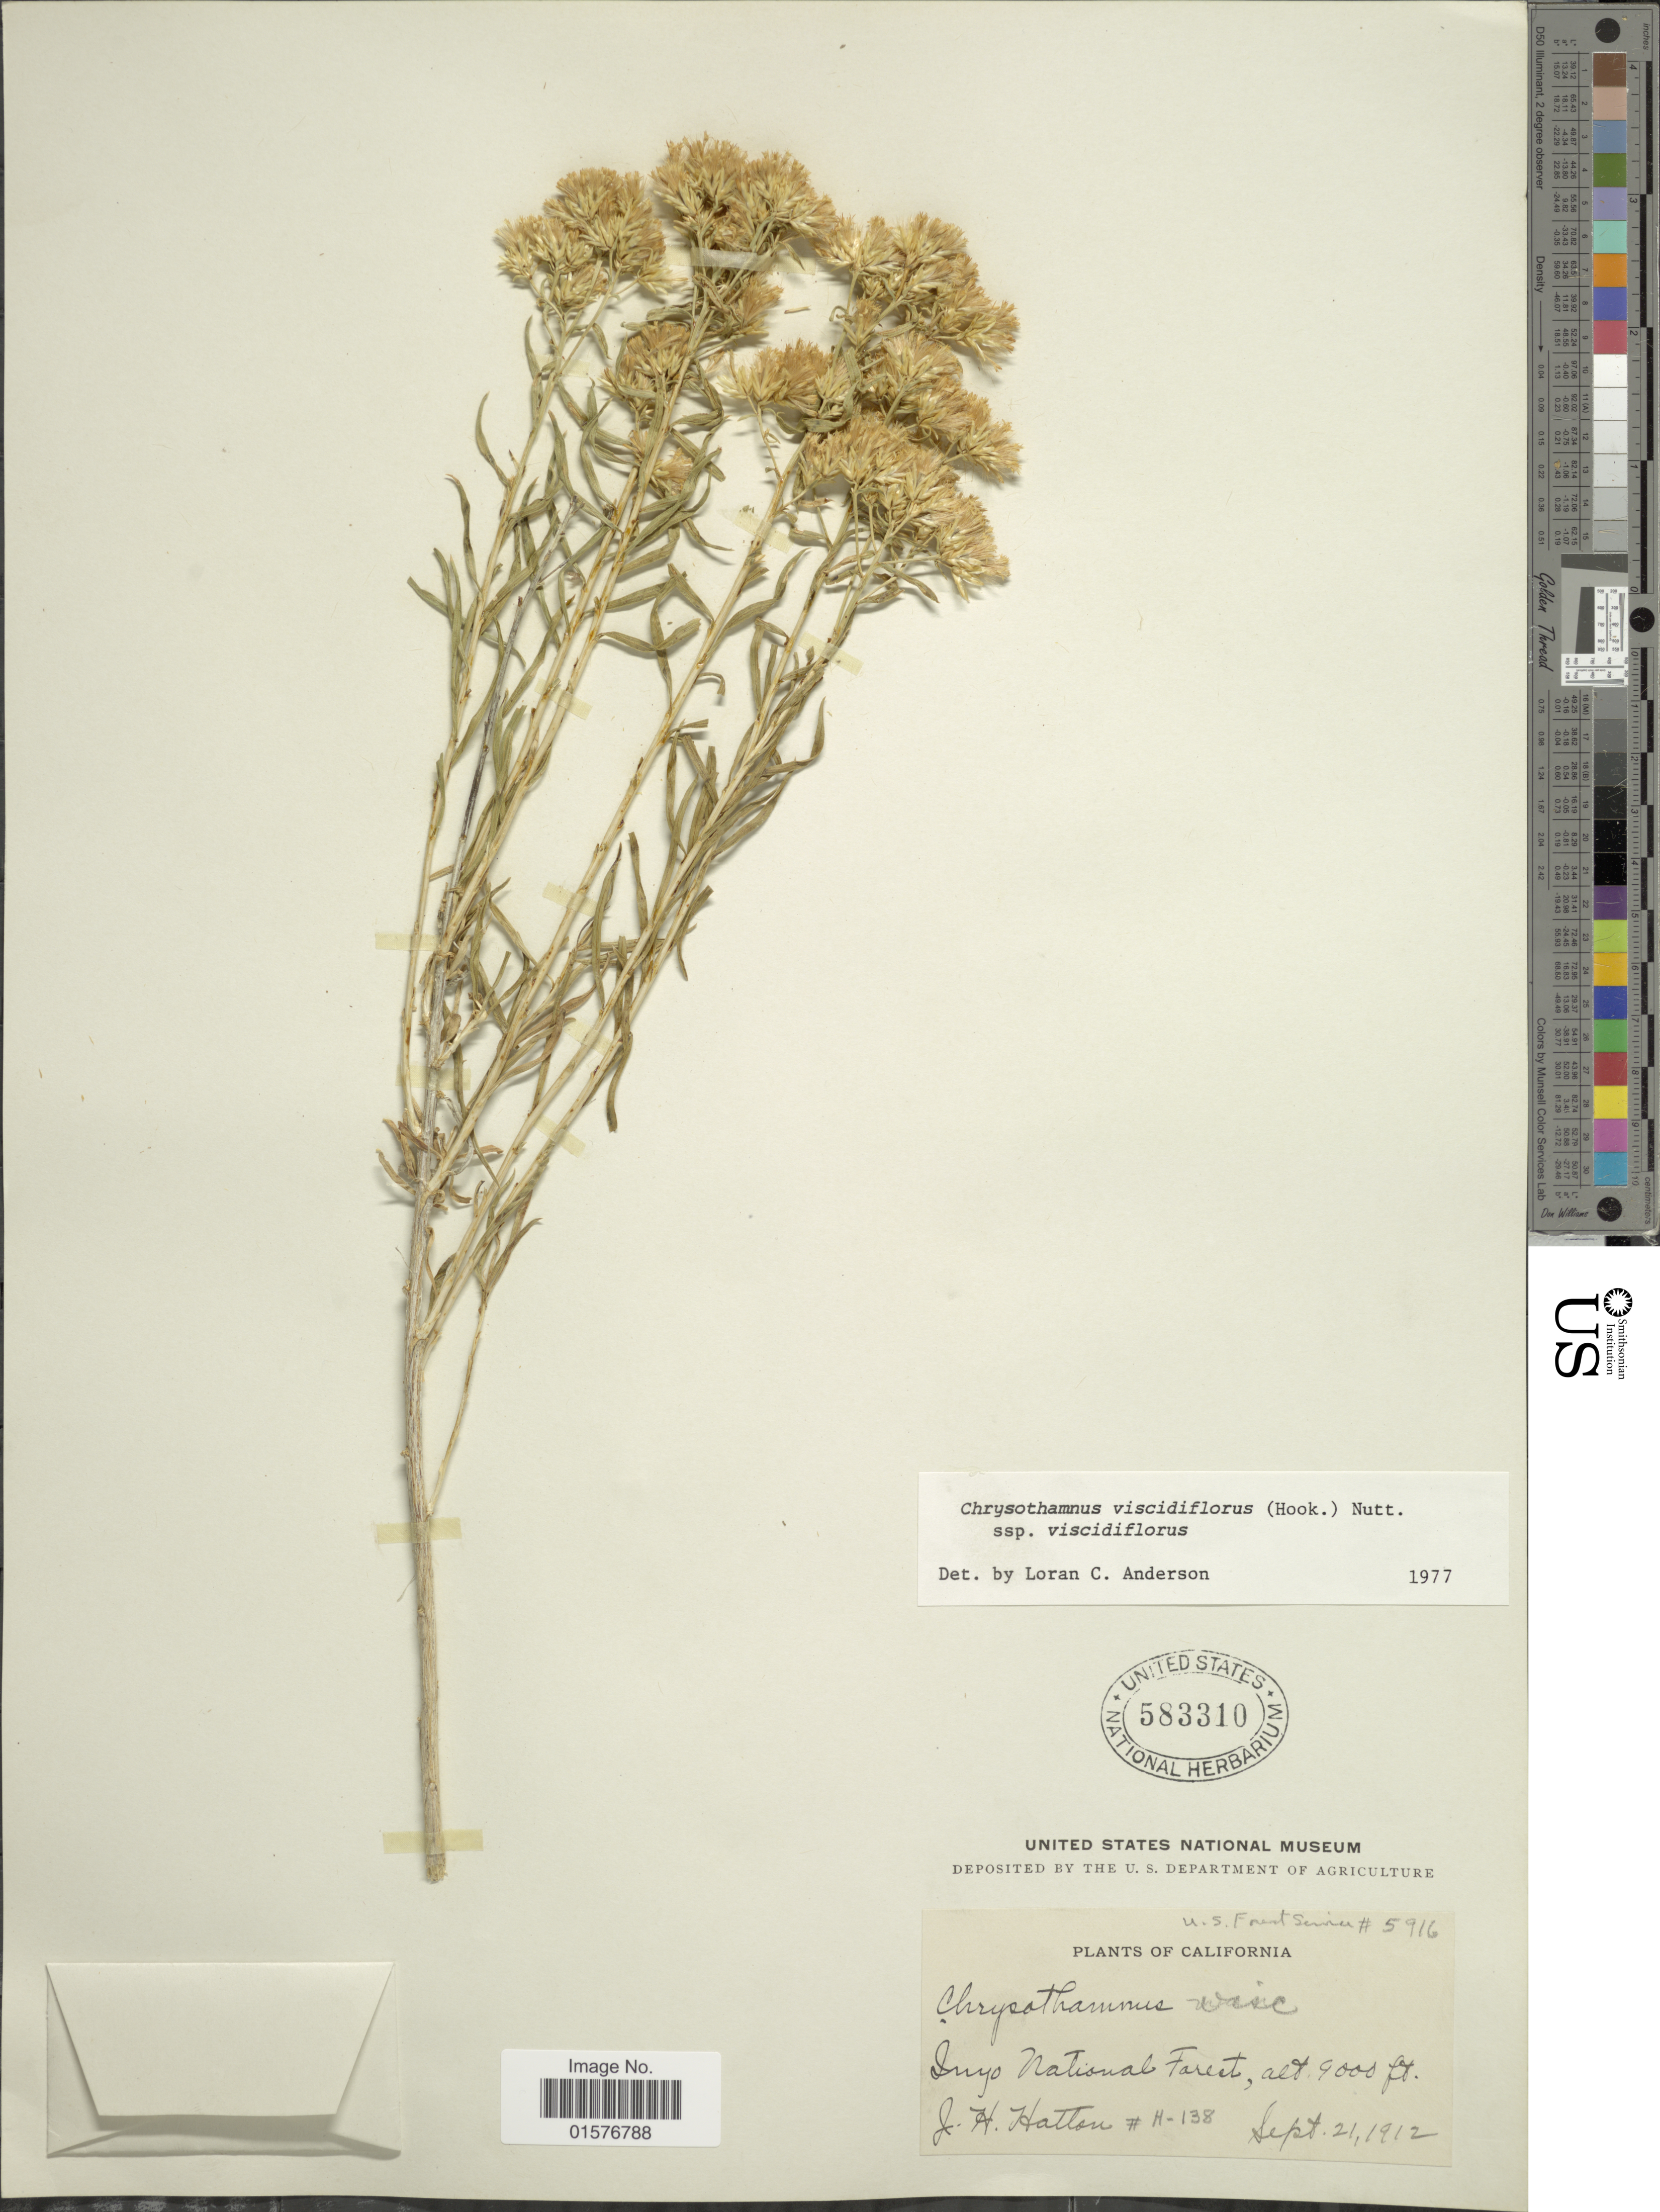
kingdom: Plantae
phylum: Tracheophyta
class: Magnoliopsida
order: Asterales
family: Asteraceae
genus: Chrysothamnus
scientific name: Chrysothamnus viscidiflorus subsp. viscidiflorus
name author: (Hook.) Nutt.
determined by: Urbatsch, Lowell E., Curator (LSU), Louisiana State University (UNITED STATES)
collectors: J. Hatton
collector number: H-138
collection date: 1912-09-21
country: United States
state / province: California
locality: Inyo National Forest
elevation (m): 2743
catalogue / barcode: US 583310